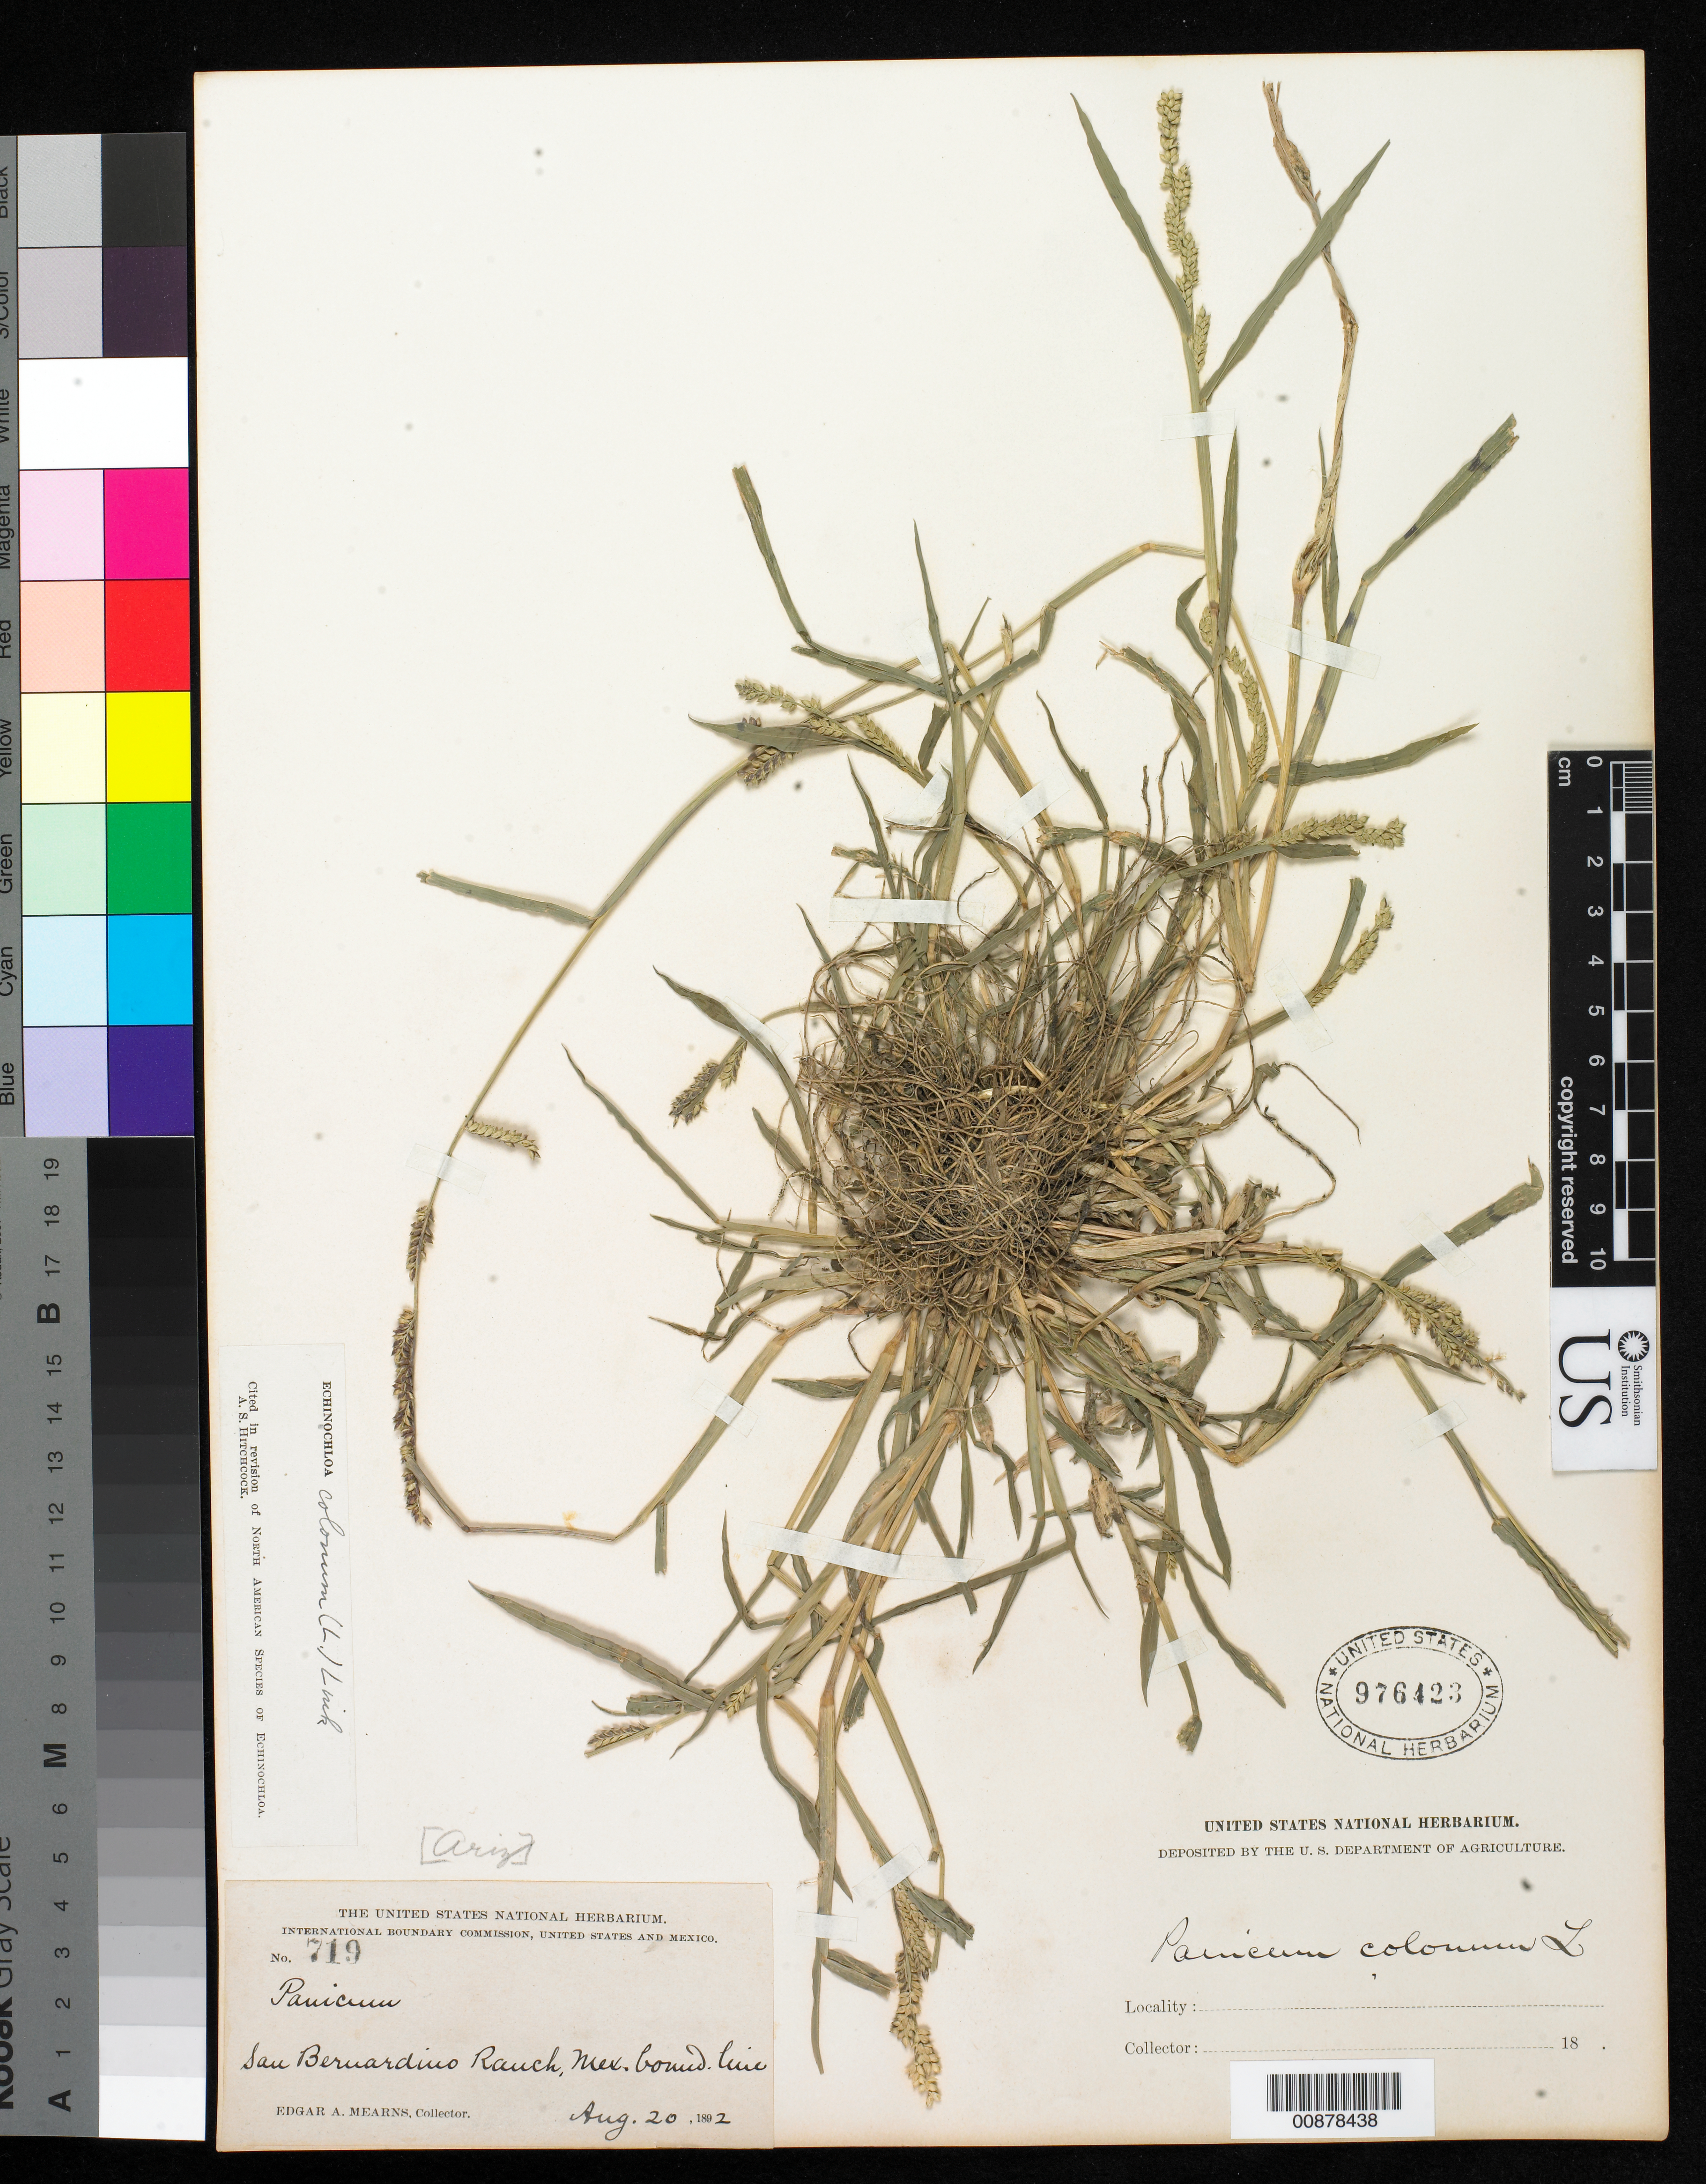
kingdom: Plantae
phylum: Tracheophyta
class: Liliopsida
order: Poales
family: Poaceae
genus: Echinochloa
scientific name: Echinochloa colonum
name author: (L.) Link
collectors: E. A. Mearns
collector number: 719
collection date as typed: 20 Aug 1892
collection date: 1892-08-20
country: United States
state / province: Arizona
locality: San Bernardino Ranch, Mexican Boundary Line.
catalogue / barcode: US 976423